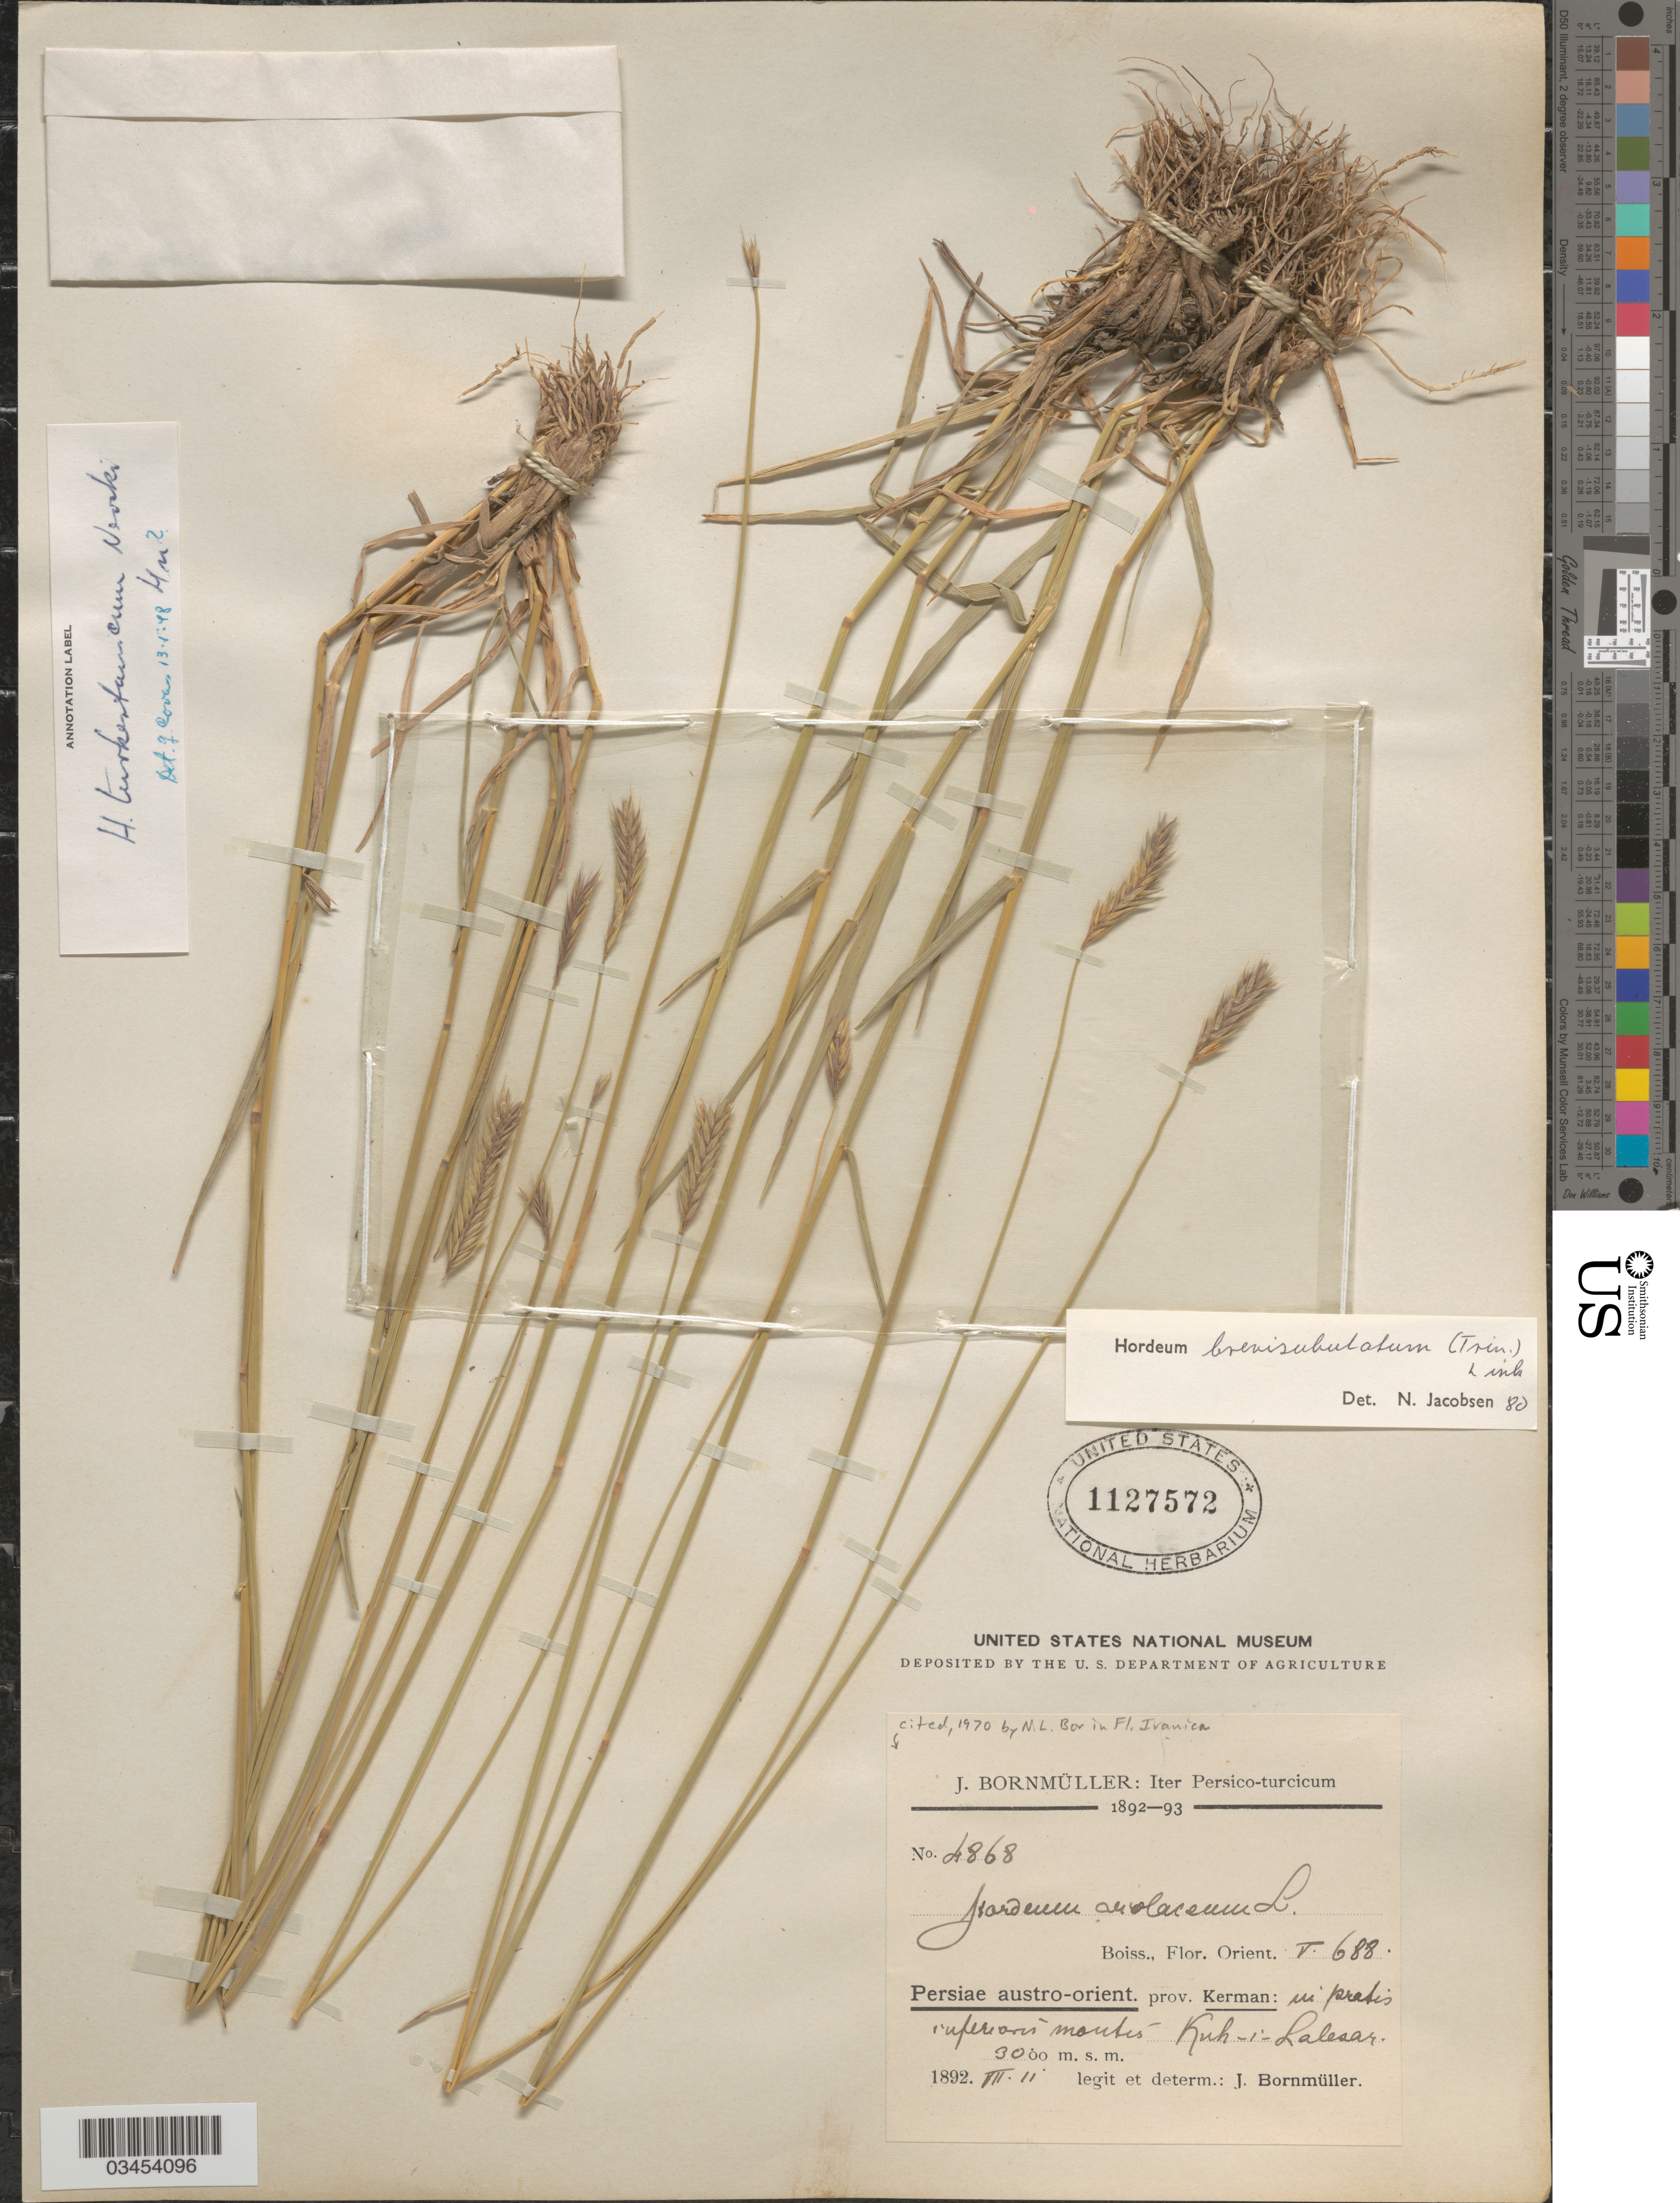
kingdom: Plantae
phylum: Tracheophyta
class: Liliopsida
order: Poales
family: Poaceae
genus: Hordeum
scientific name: Hordeum brevisubulatum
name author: (Trin.) Link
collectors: J. Bornmüller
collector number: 4868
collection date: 1892-07-11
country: Iran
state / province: Kerman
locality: Iter Persico-turcicum 1892-93. Persiae austro-orient.: in pratis inferioris montis Kuh-i-Lalesar.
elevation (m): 3000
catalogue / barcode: US 1127572